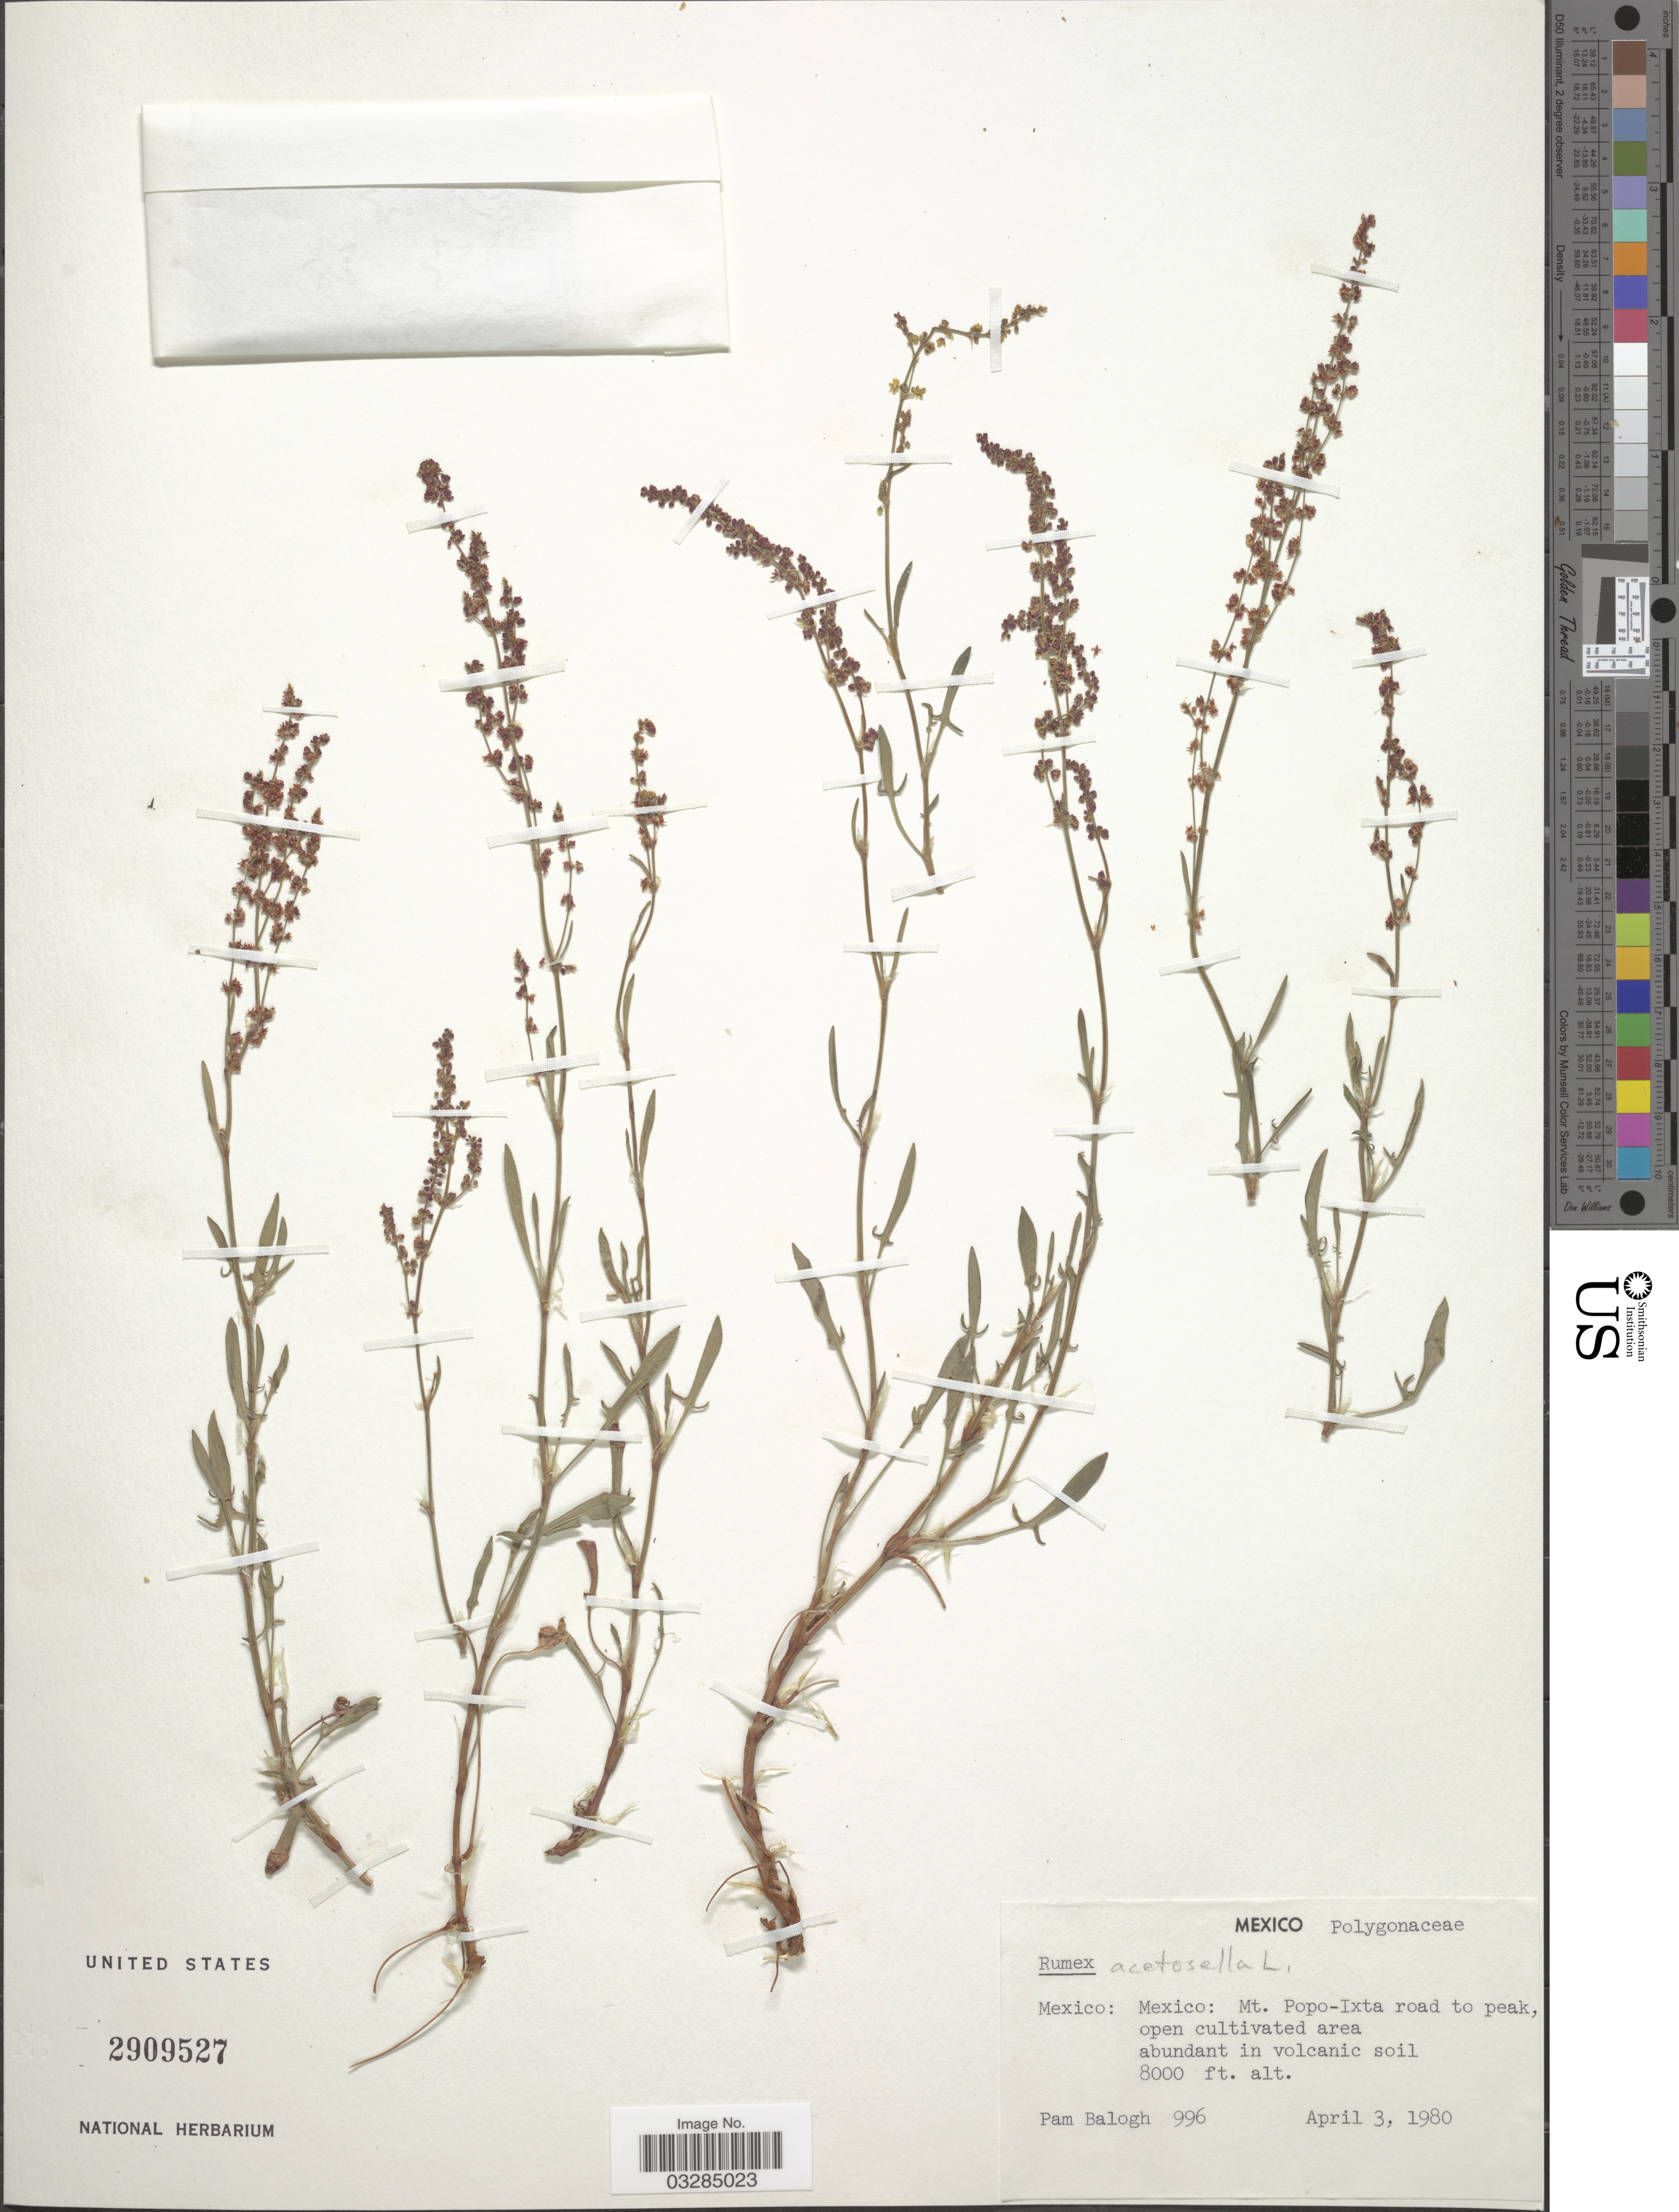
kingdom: Plantae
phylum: Tracheophyta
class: Magnoliopsida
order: Caryophyllales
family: Polygonaceae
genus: Rumex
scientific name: Rumex acetosella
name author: L.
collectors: P. Balogh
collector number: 996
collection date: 1980-04-03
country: Mexico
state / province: México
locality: Mt. Popo-Ixta road to peak.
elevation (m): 2438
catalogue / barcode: US 2909527